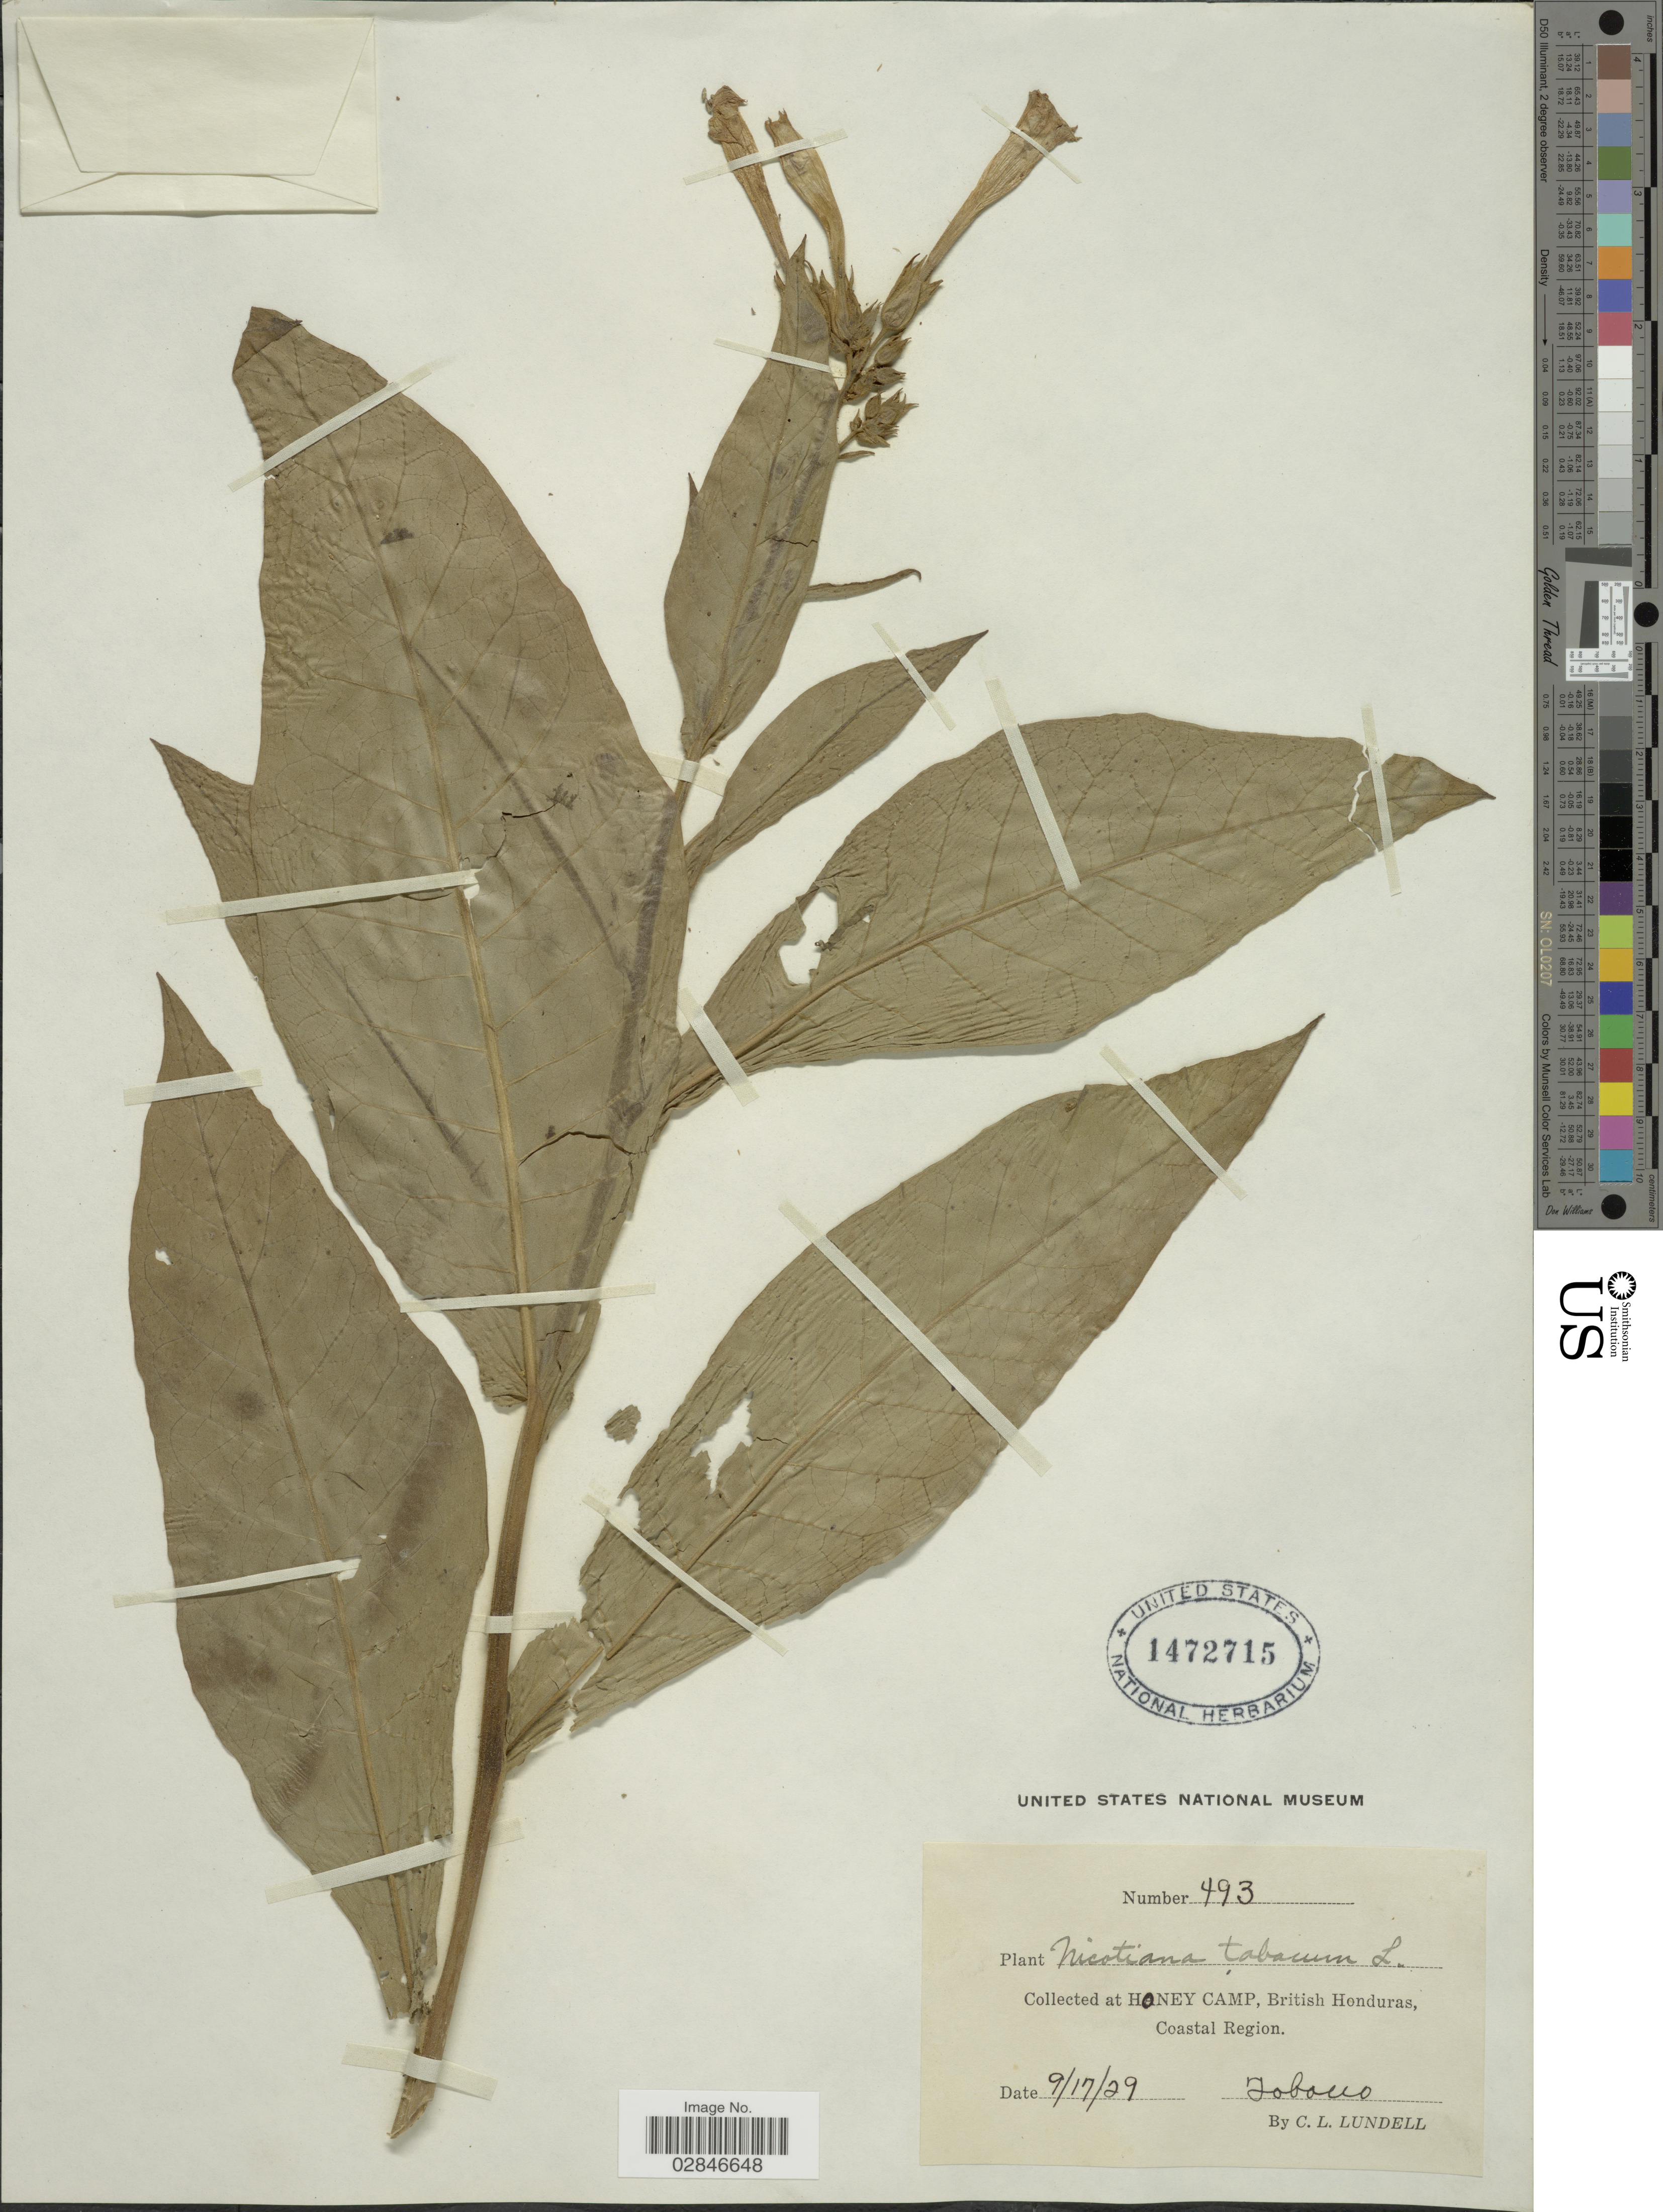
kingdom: Plantae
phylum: Tracheophyta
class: Magnoliopsida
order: Solanales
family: Solanaceae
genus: Nicotiana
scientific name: Nicotiana tabacum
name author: L.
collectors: C. L. Lundell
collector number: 493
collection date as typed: Transcribed d/m/y: 17/9/29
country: Belize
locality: Honey Camp, British Honduras, Coastal Region, Tobacco.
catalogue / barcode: US 1472715